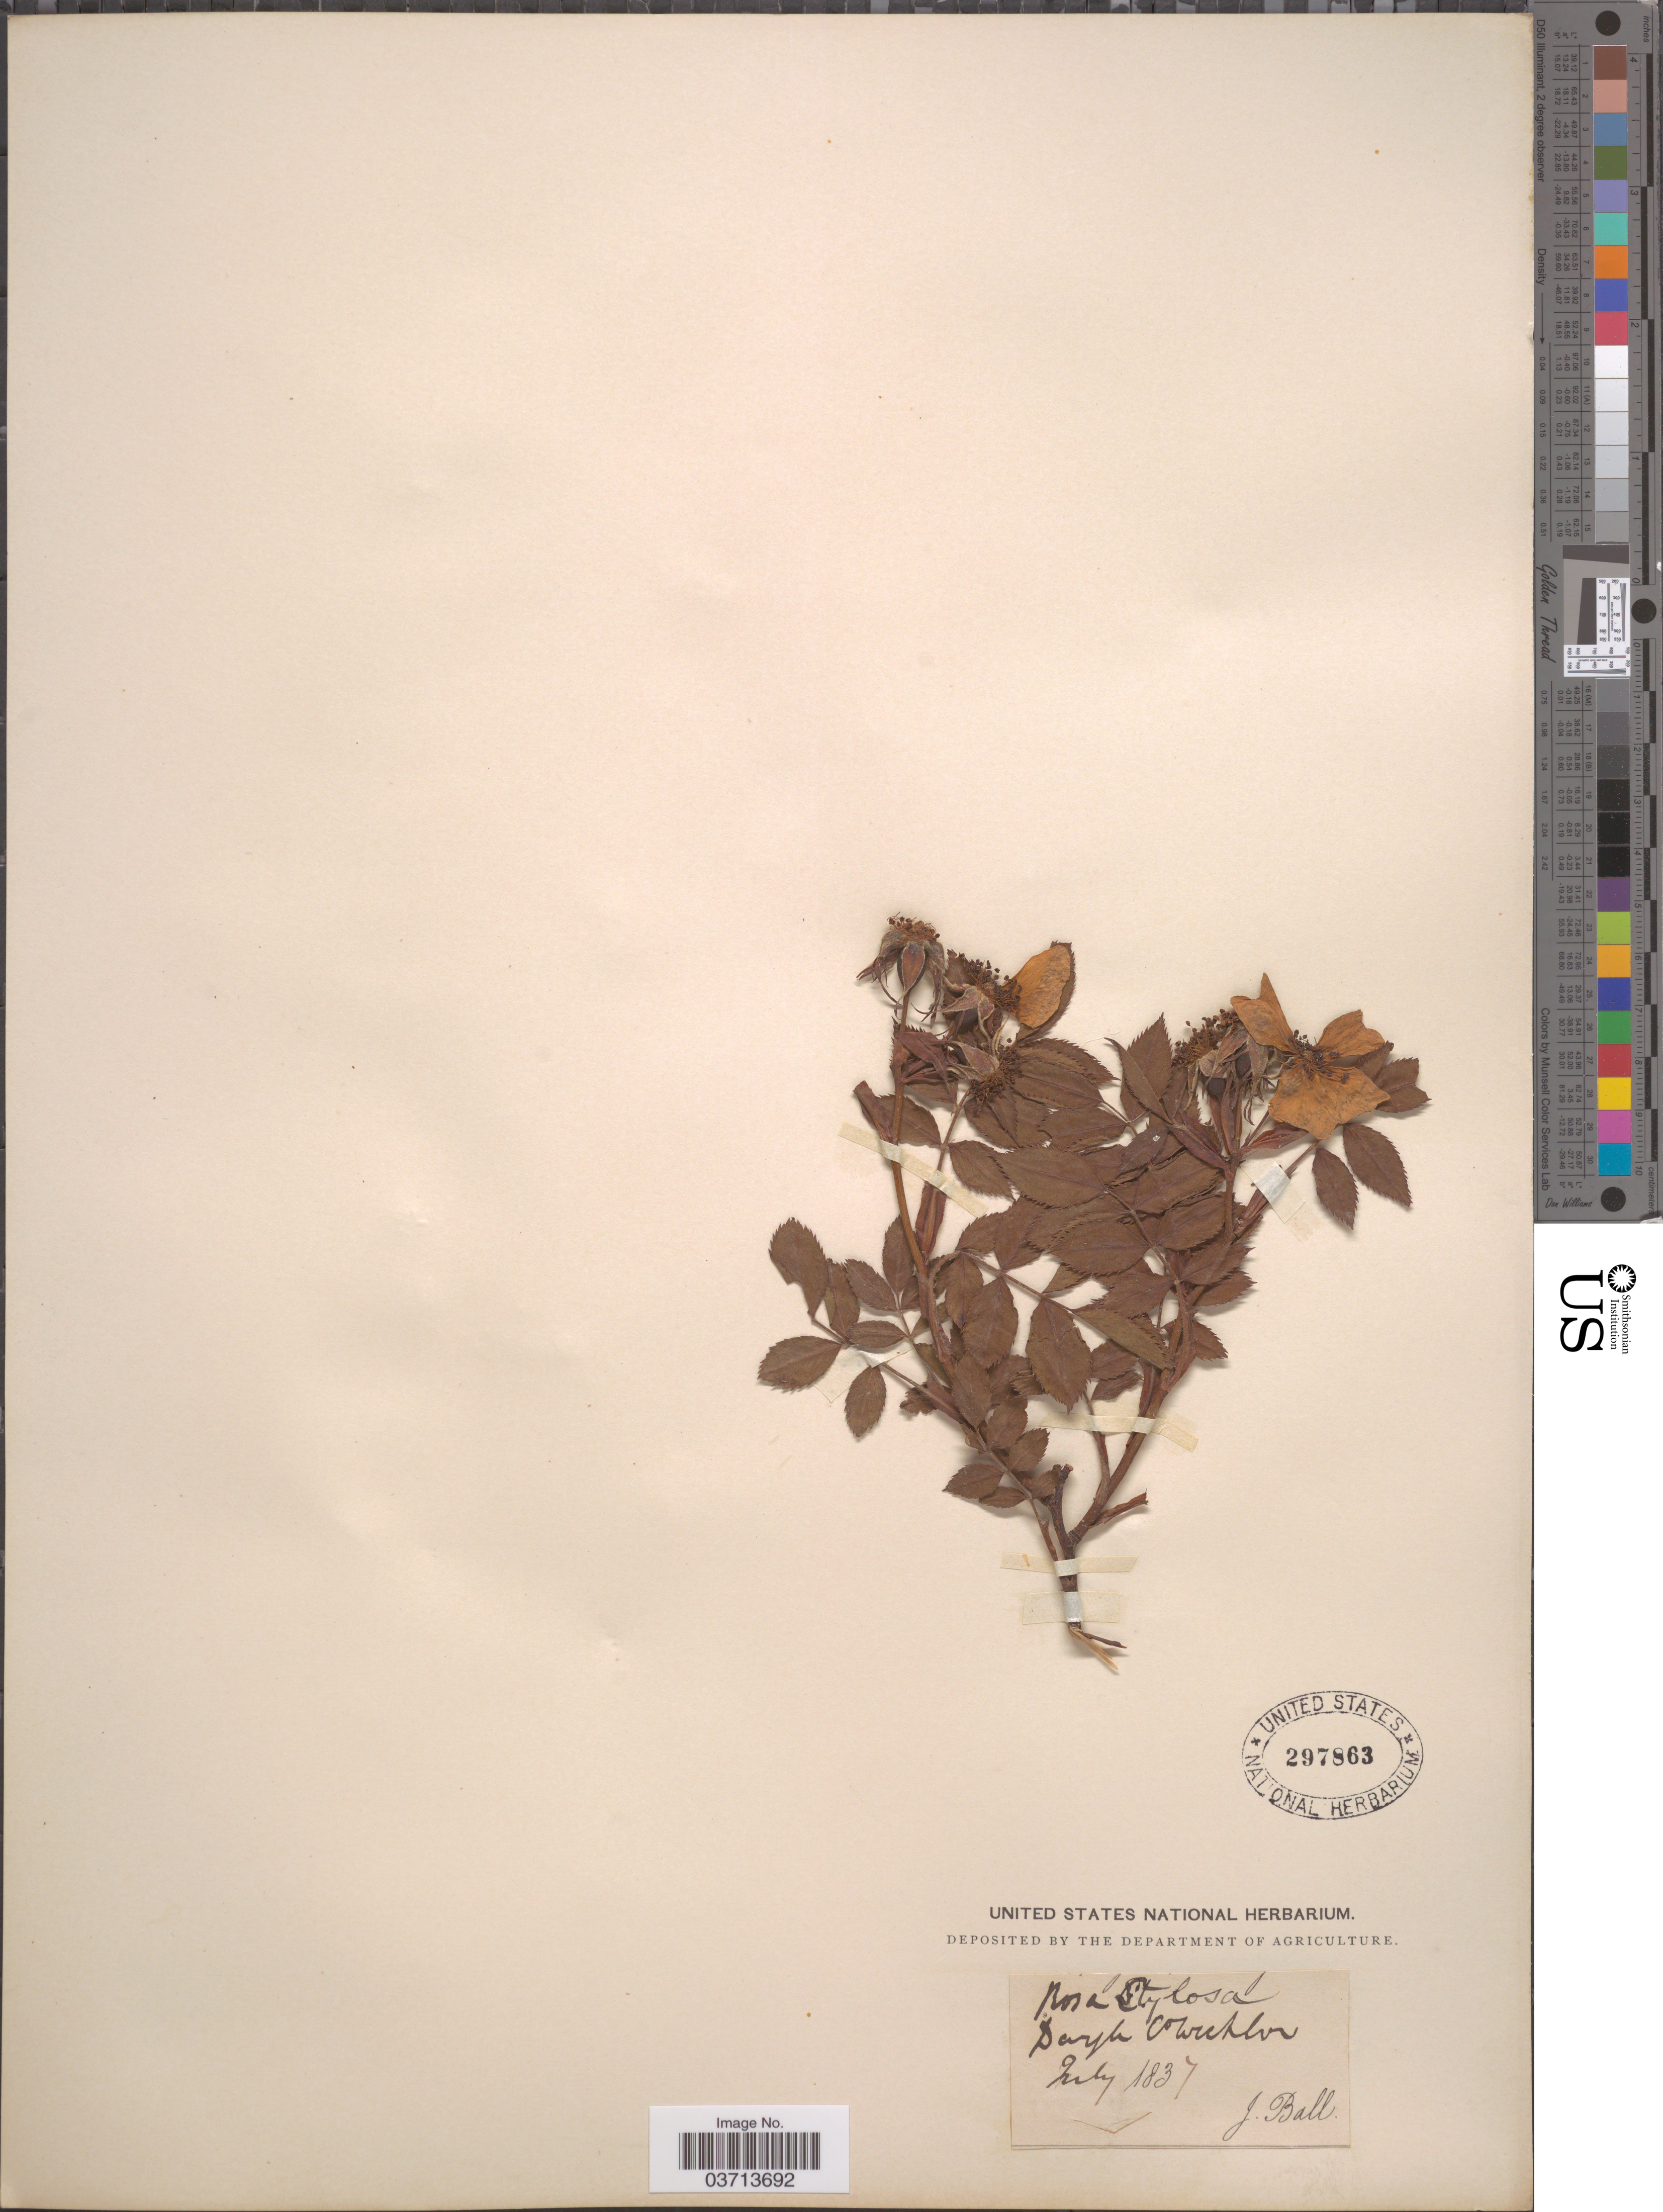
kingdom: Plantae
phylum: Tracheophyta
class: Magnoliopsida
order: Rosales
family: Rosaceae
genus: Rosa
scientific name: Rosa stylosa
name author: Desv.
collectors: J. Ball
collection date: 1837-07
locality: Daryk Co Wichlor. [interpreted]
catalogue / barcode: US 297863